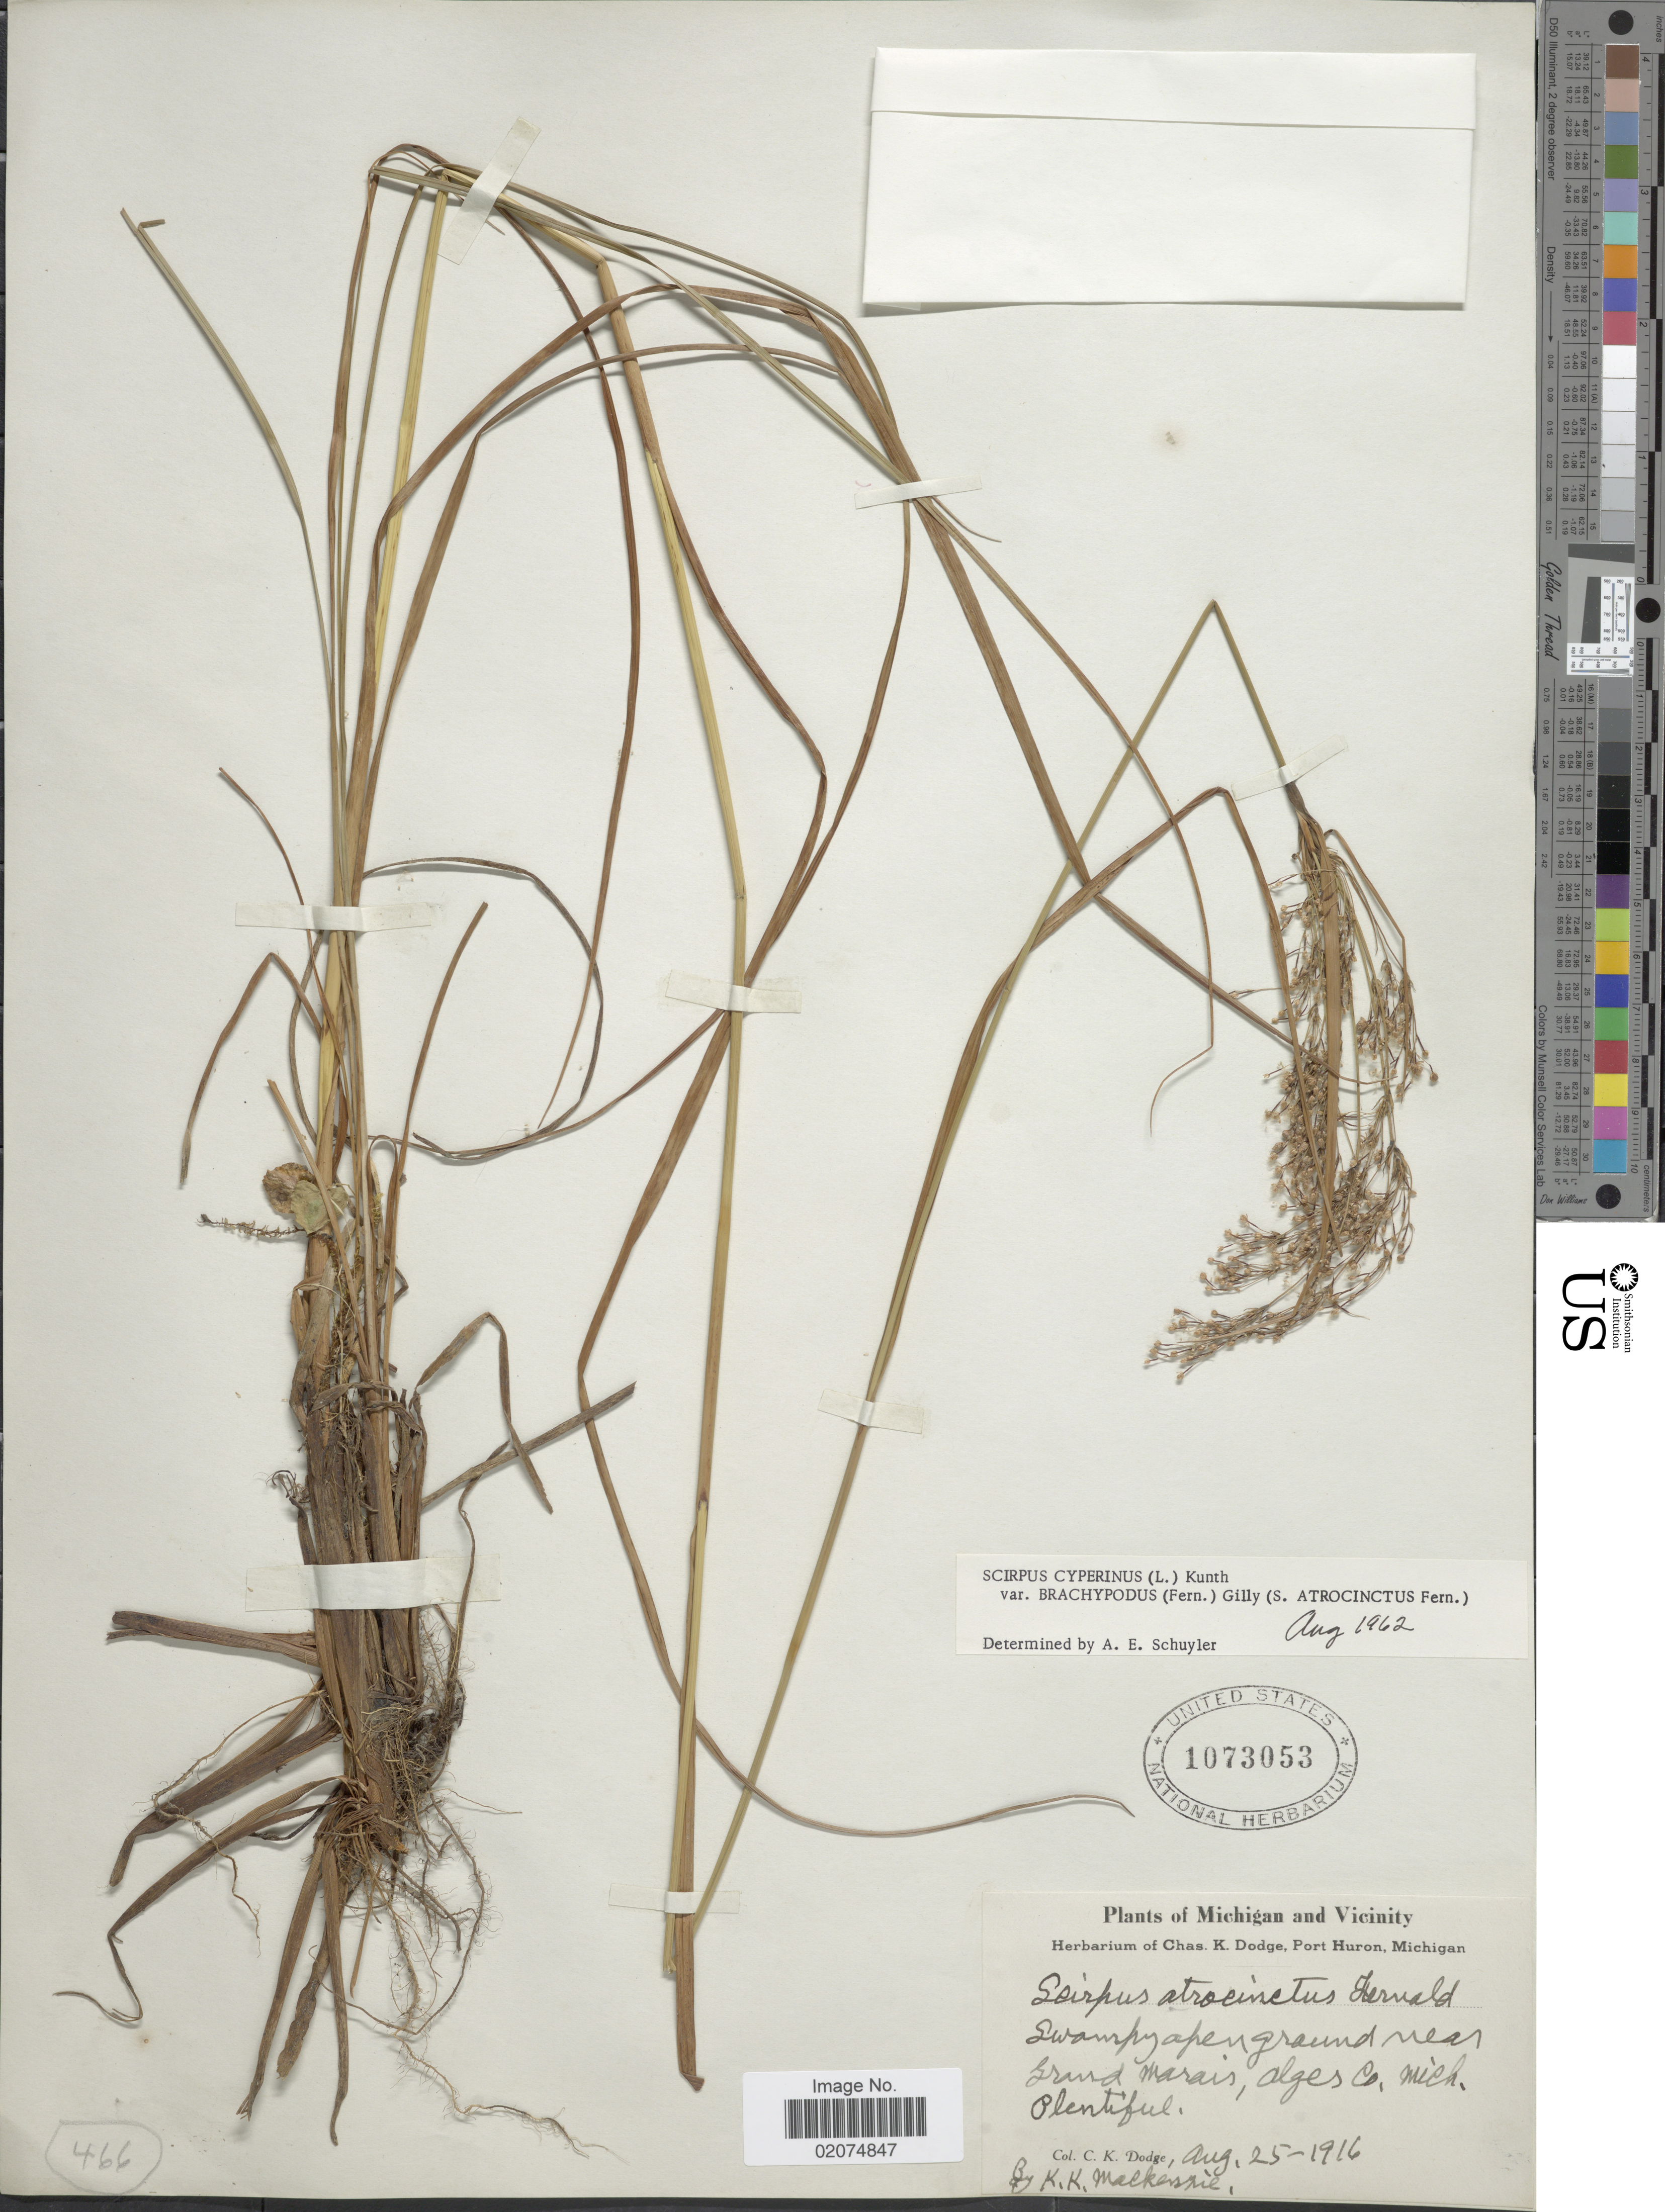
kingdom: Plantae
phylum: Tracheophyta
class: Liliopsida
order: Poales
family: Cyperaceae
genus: Scirpus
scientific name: Scirpus atrocinctus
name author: Fernald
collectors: C. Dodge & K. K. Mackenzie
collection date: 1916-08-25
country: United States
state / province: Michigan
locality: Michigan and Vicinity, near Grand Marais, Alger Co.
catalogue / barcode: US 1073053